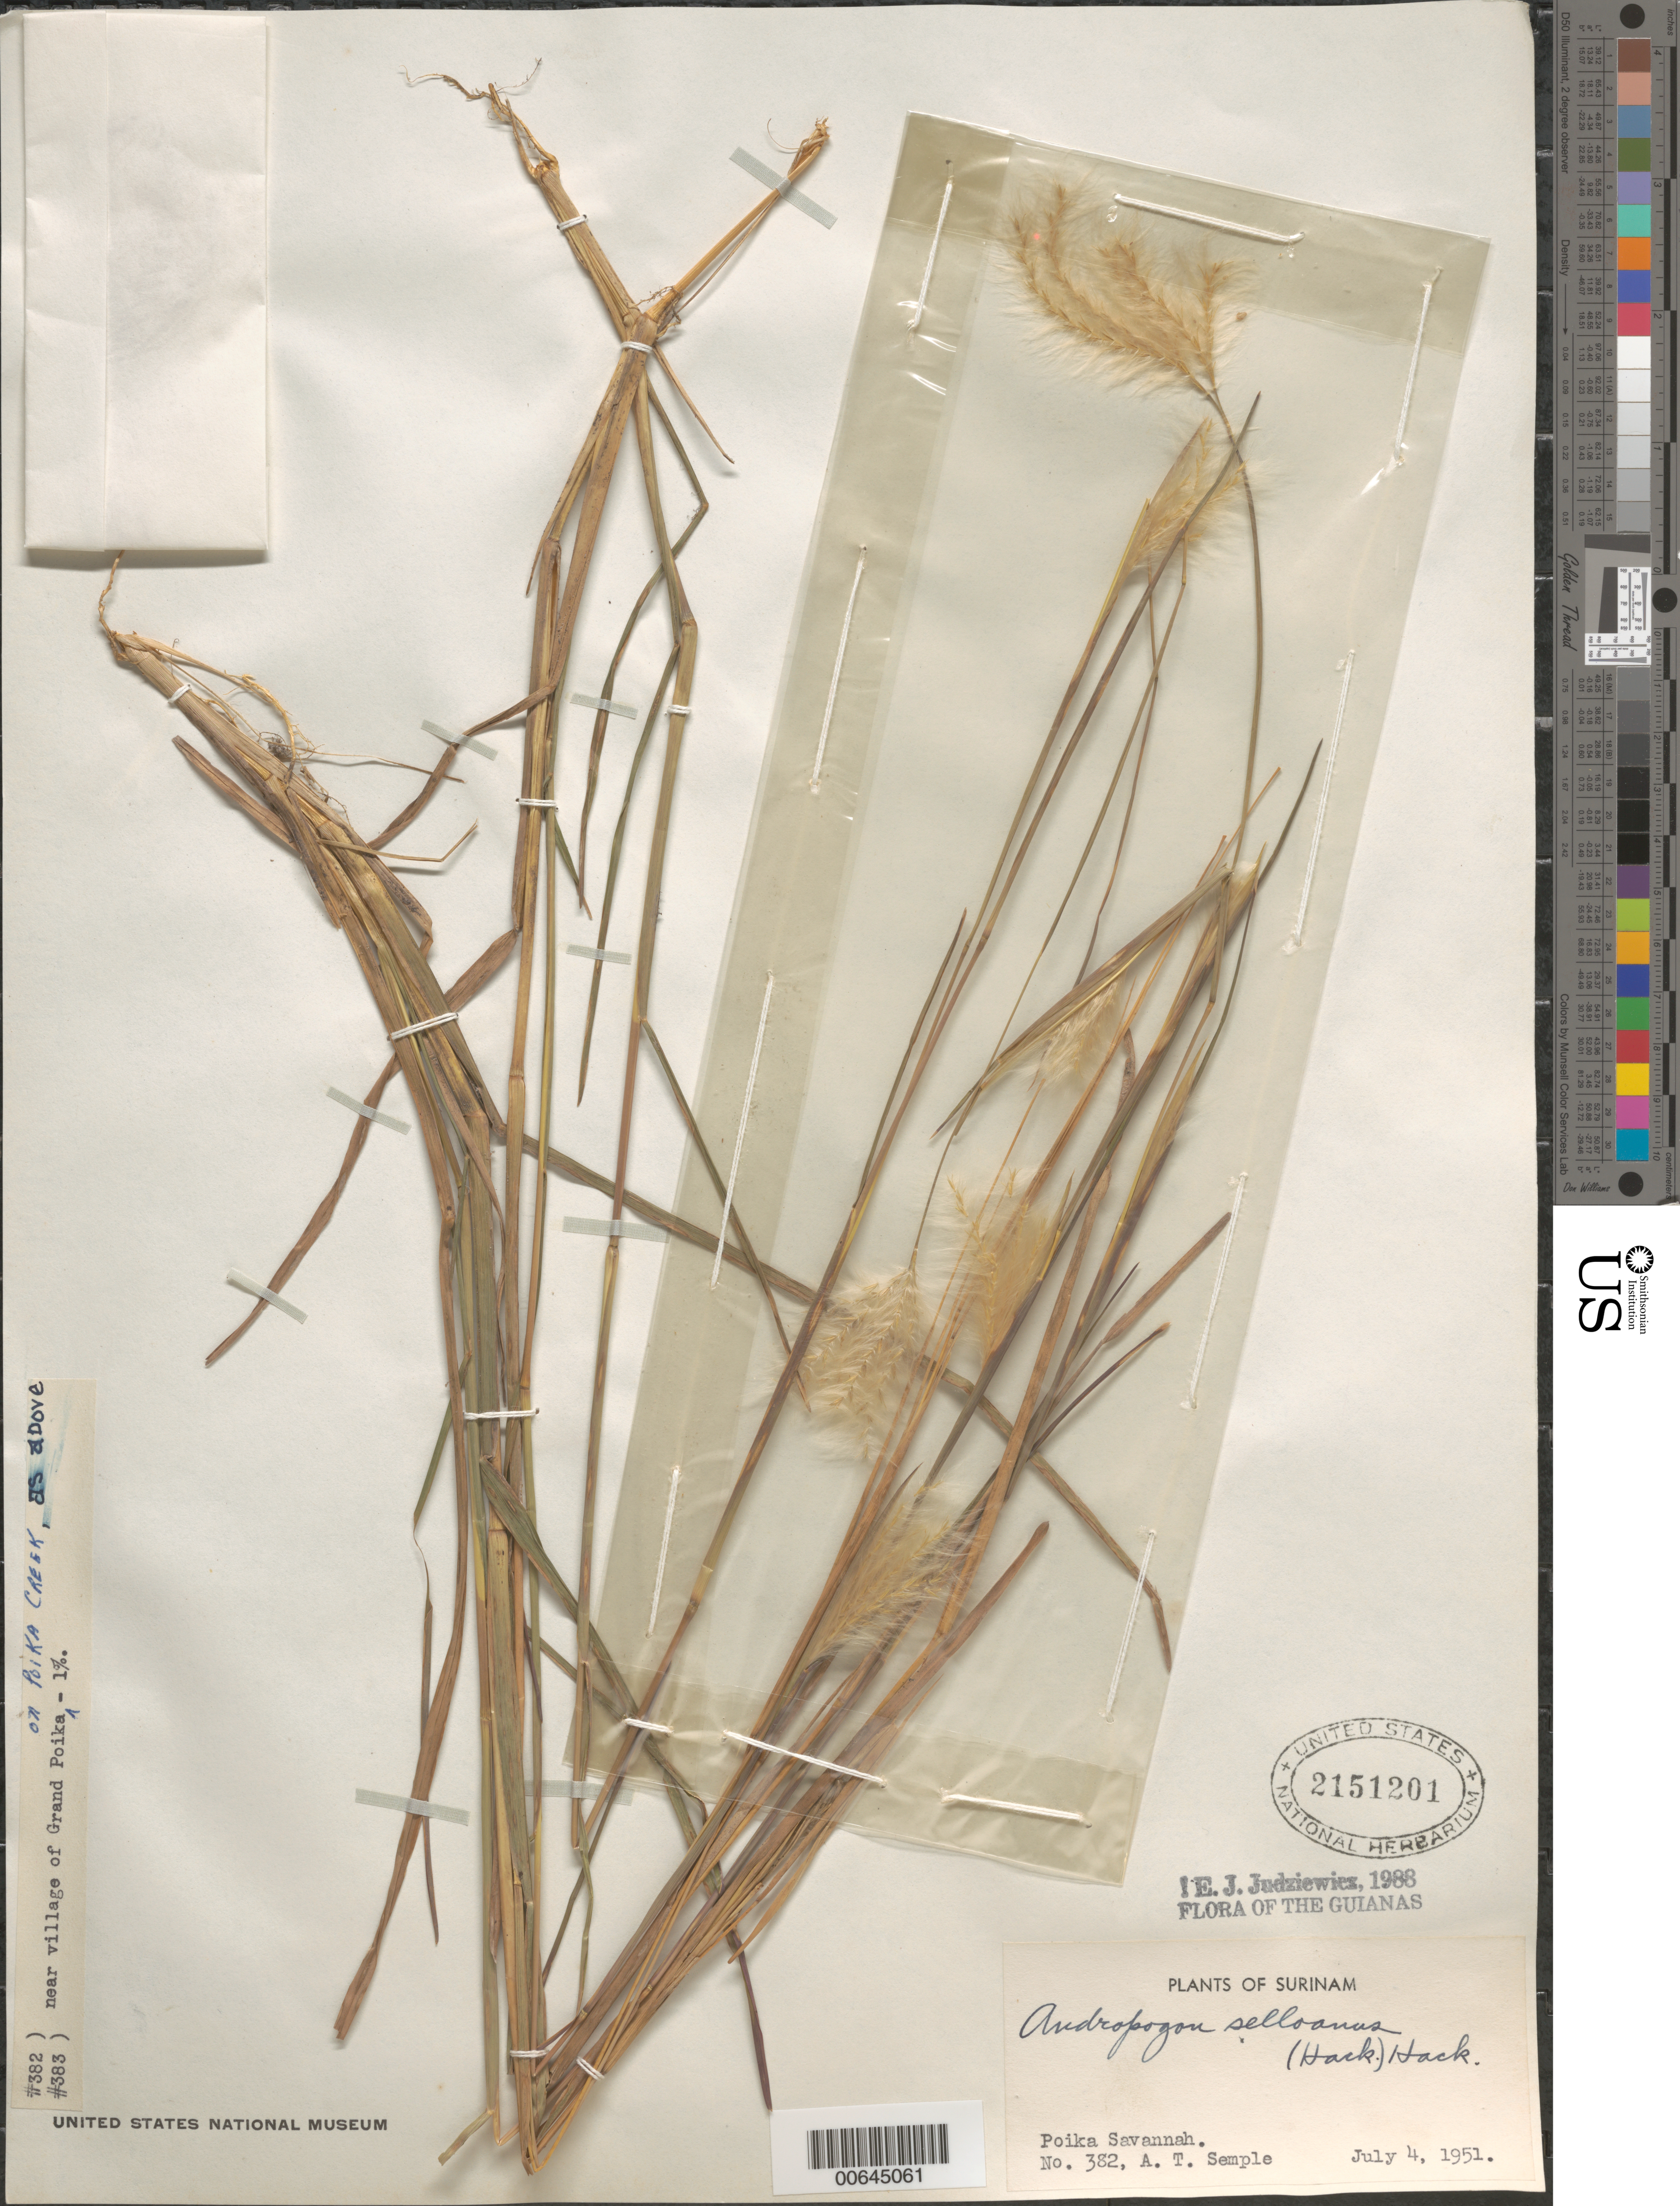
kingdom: Plantae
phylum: Tracheophyta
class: Liliopsida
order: Poales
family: Poaceae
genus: Andropogon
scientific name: Andropogon selloanus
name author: (Hack.) Hack.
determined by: Judziewicz, E. J.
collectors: A. Semple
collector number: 382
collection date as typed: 4-Jul-51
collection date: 1951-07-04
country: Suriname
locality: Poika Savanna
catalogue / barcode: US 2151201